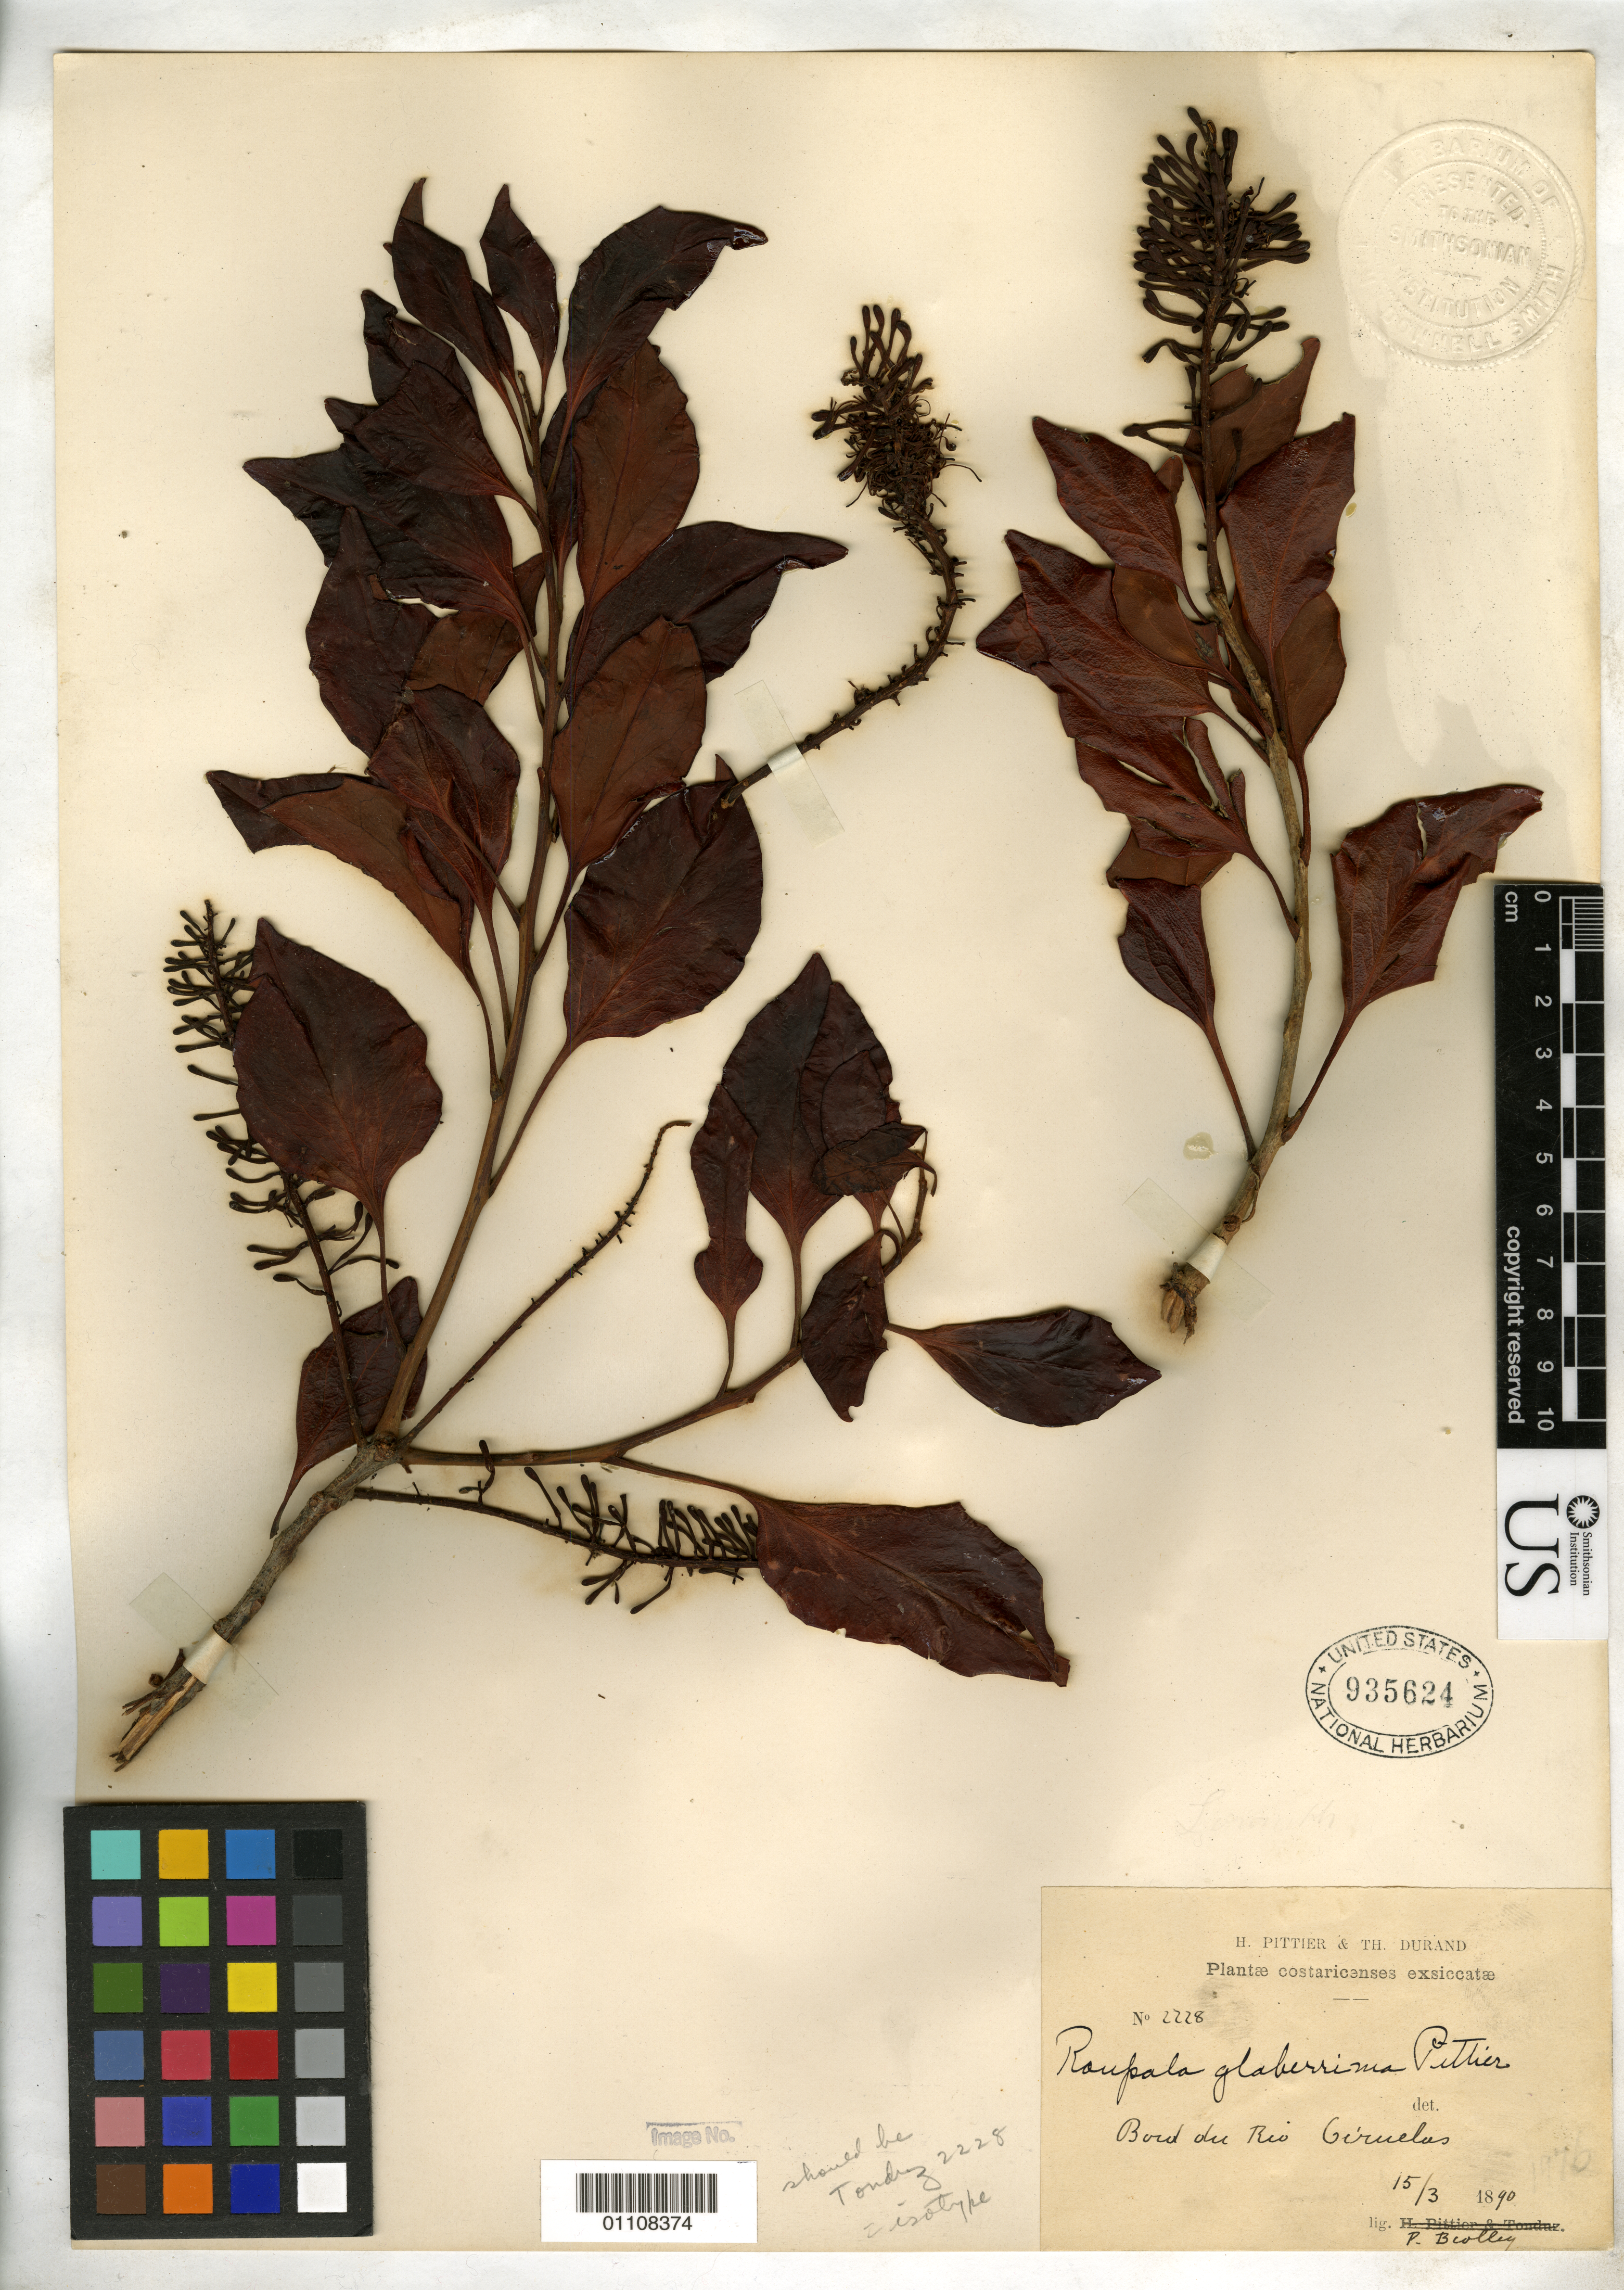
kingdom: Plantae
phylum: Tracheophyta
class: Magnoliopsida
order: Proteales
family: Proteaceae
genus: Roupala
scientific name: Roupala glaberrima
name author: Pittier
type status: Isotype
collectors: A. Tonduz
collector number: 2228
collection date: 1890-03-15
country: Costa Rica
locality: Ciruelas river above Barba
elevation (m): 2000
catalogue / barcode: US 935624